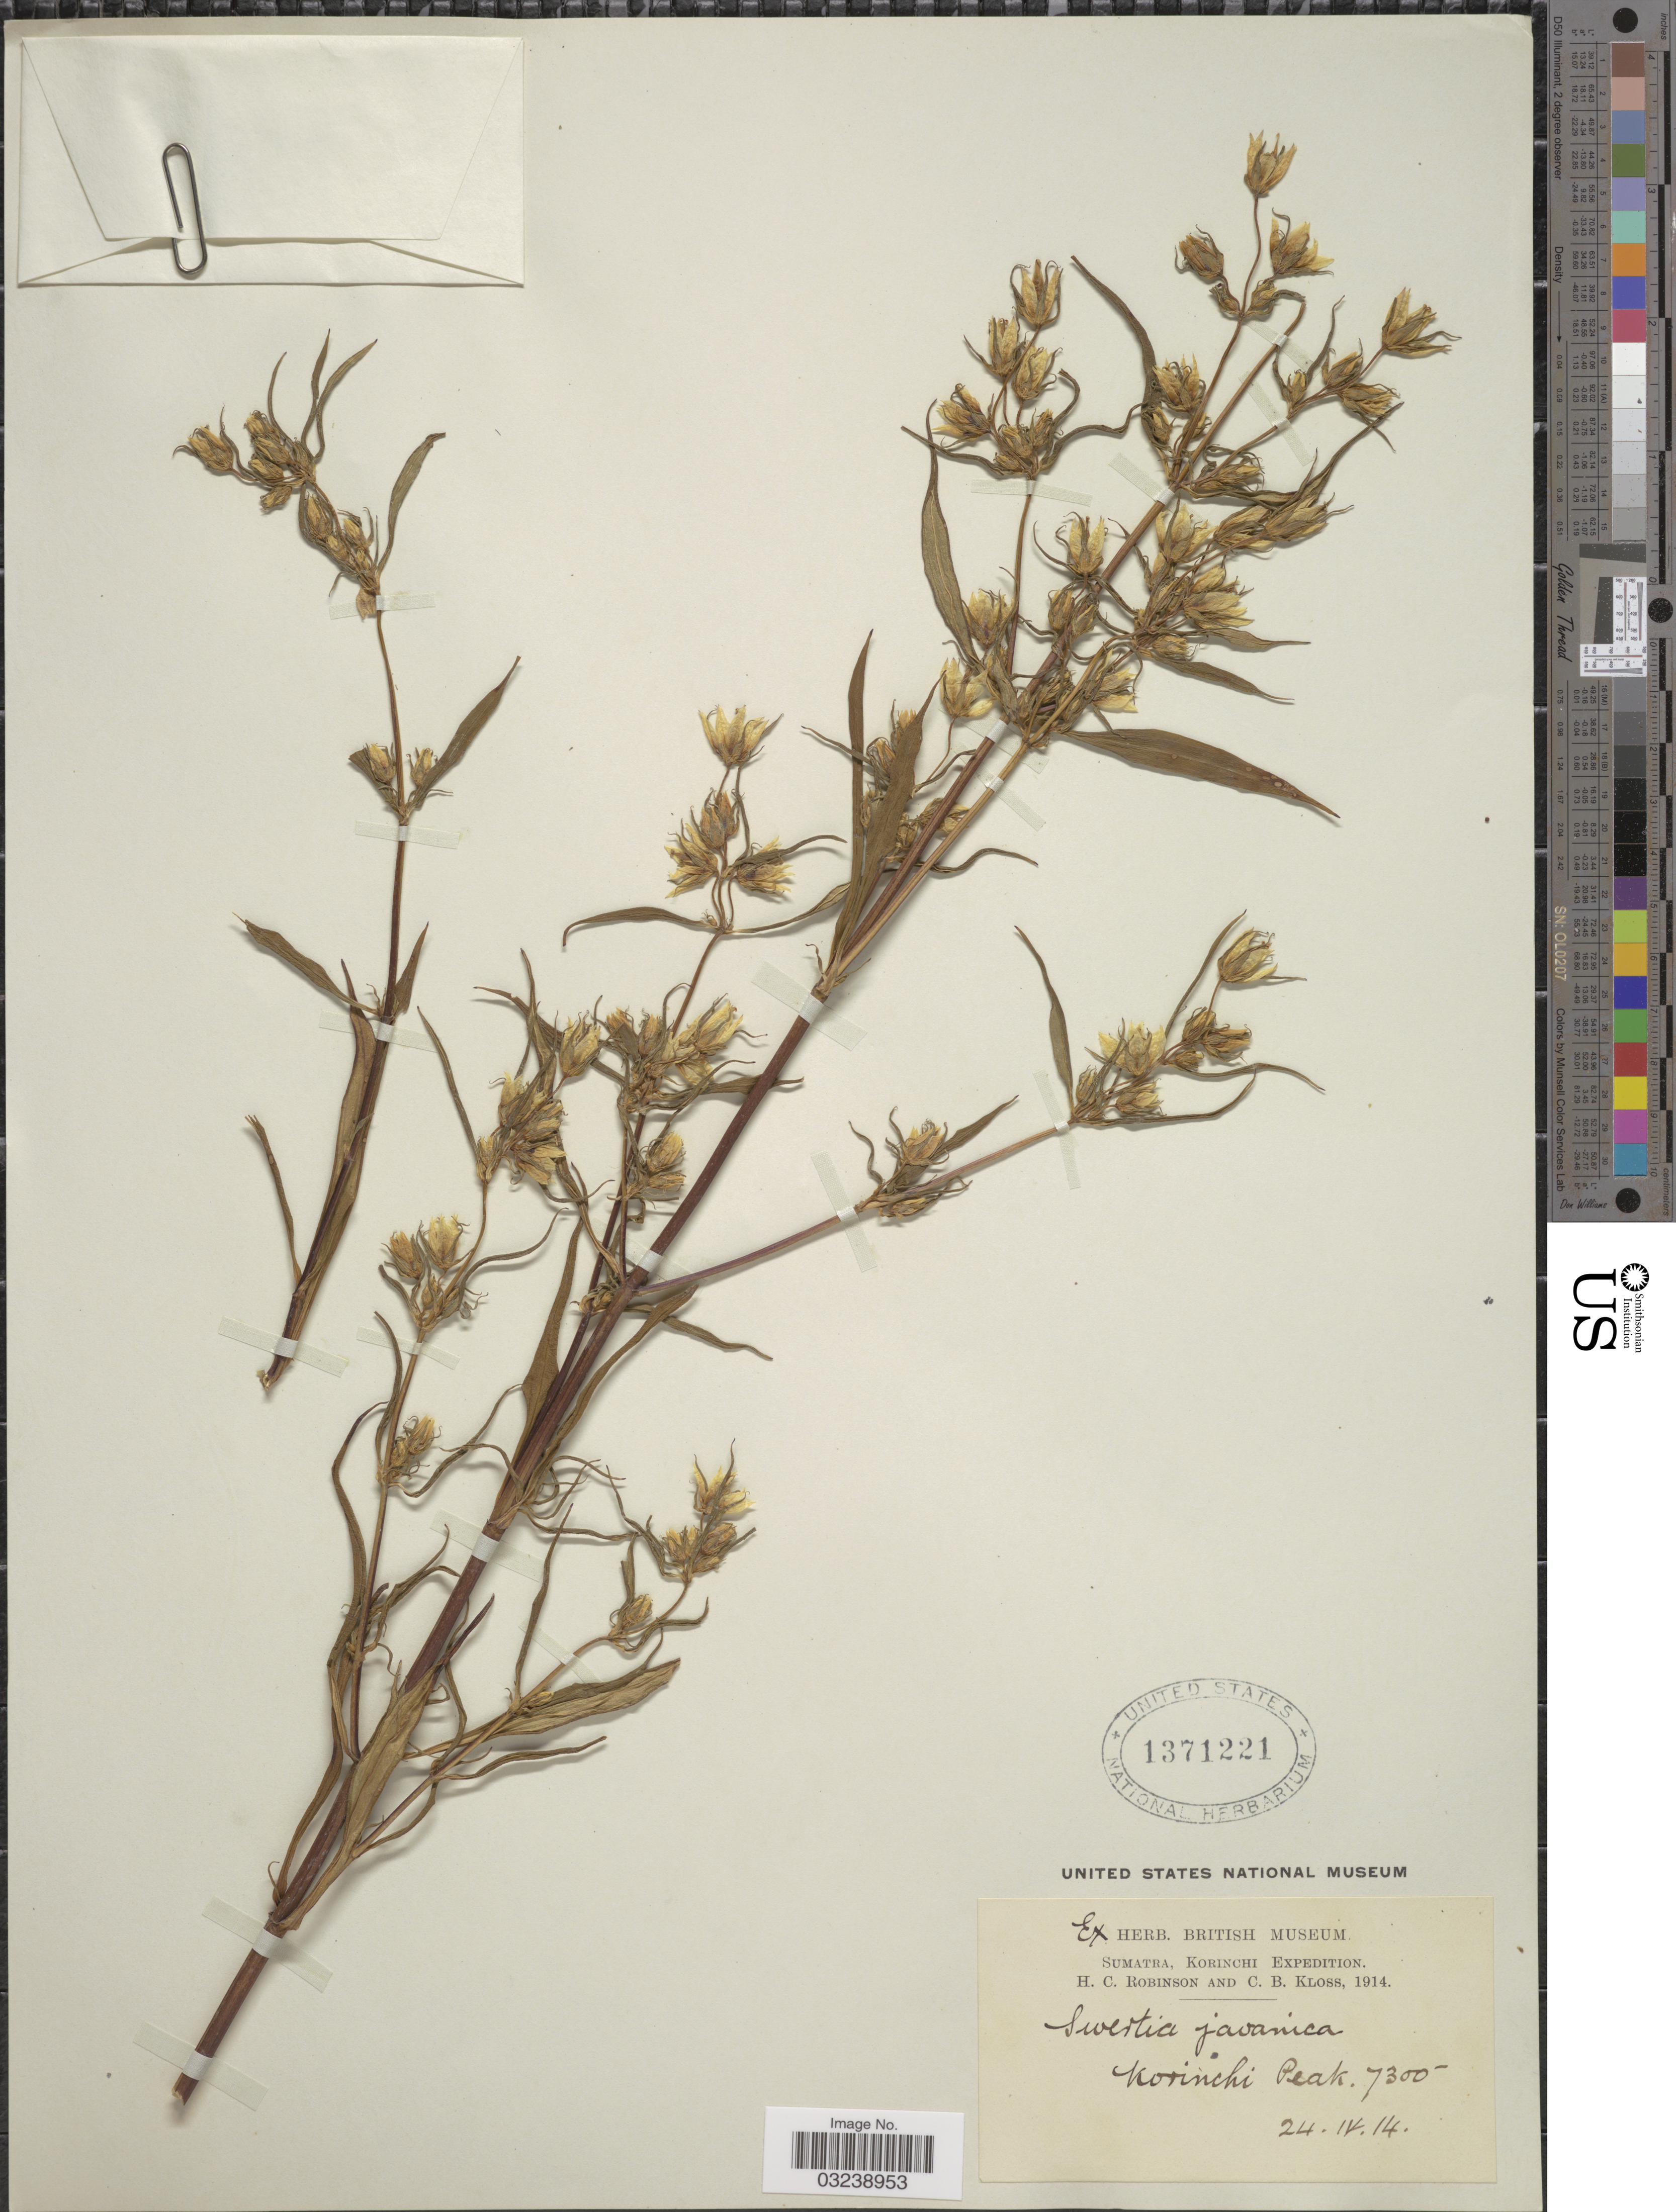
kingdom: Plantae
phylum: Tracheophyta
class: Magnoliopsida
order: Gentianales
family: Gentianaceae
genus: Swertia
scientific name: Swertia javanica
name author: Blume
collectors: H. C. Robinson & C. Kloss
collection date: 1914-04-24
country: Indonesia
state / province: Sumatra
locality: Korinchi. Korinchi Peak.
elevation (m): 2225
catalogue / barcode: US 1371221